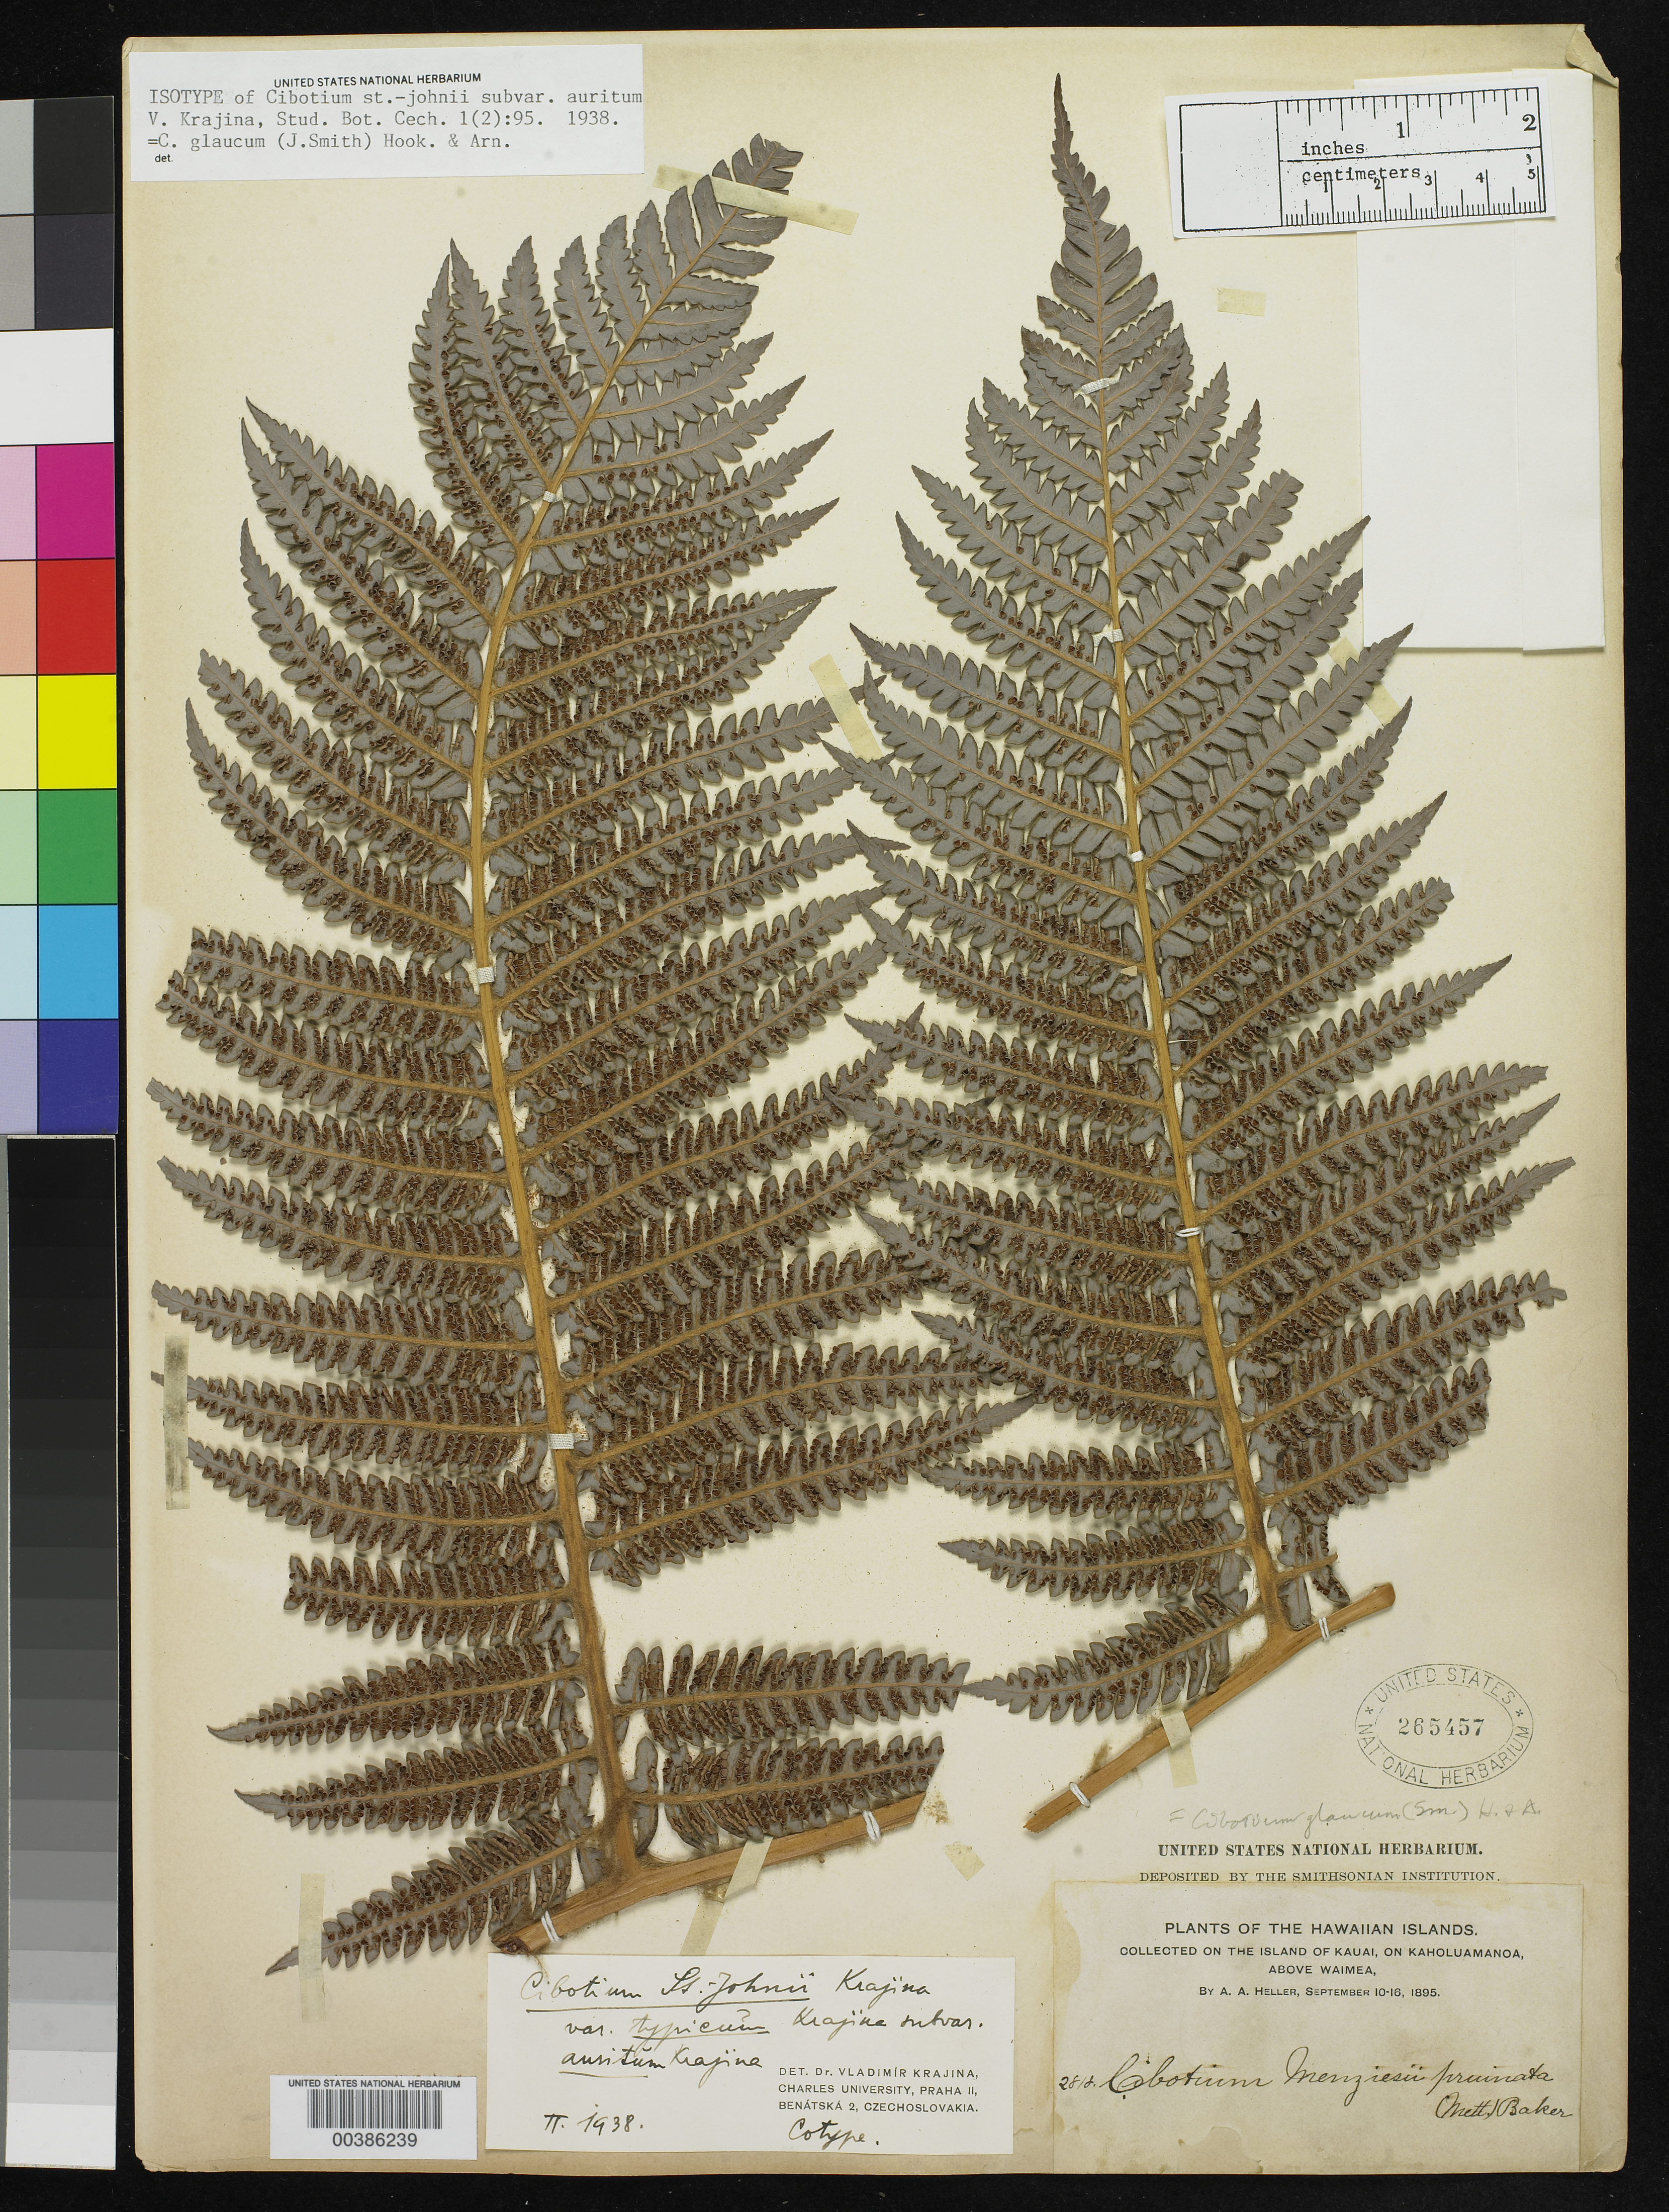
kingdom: Plantae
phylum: Tracheophyta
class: Polypodiopsida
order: Cyatheales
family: Cibotiaceae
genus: Cibotium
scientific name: Cibotium st.-johnii var. auritum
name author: Krajina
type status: Isotype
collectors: A. A. Heller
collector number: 2818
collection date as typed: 10 Sep 1895 to 16 Sep 1895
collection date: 1895-09-10/1895-09-16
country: United States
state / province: Hawaii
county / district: Kauai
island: Kaua'i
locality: Kaholuamanoa (-Kaloluamanu) above Waimea.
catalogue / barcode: US 265457